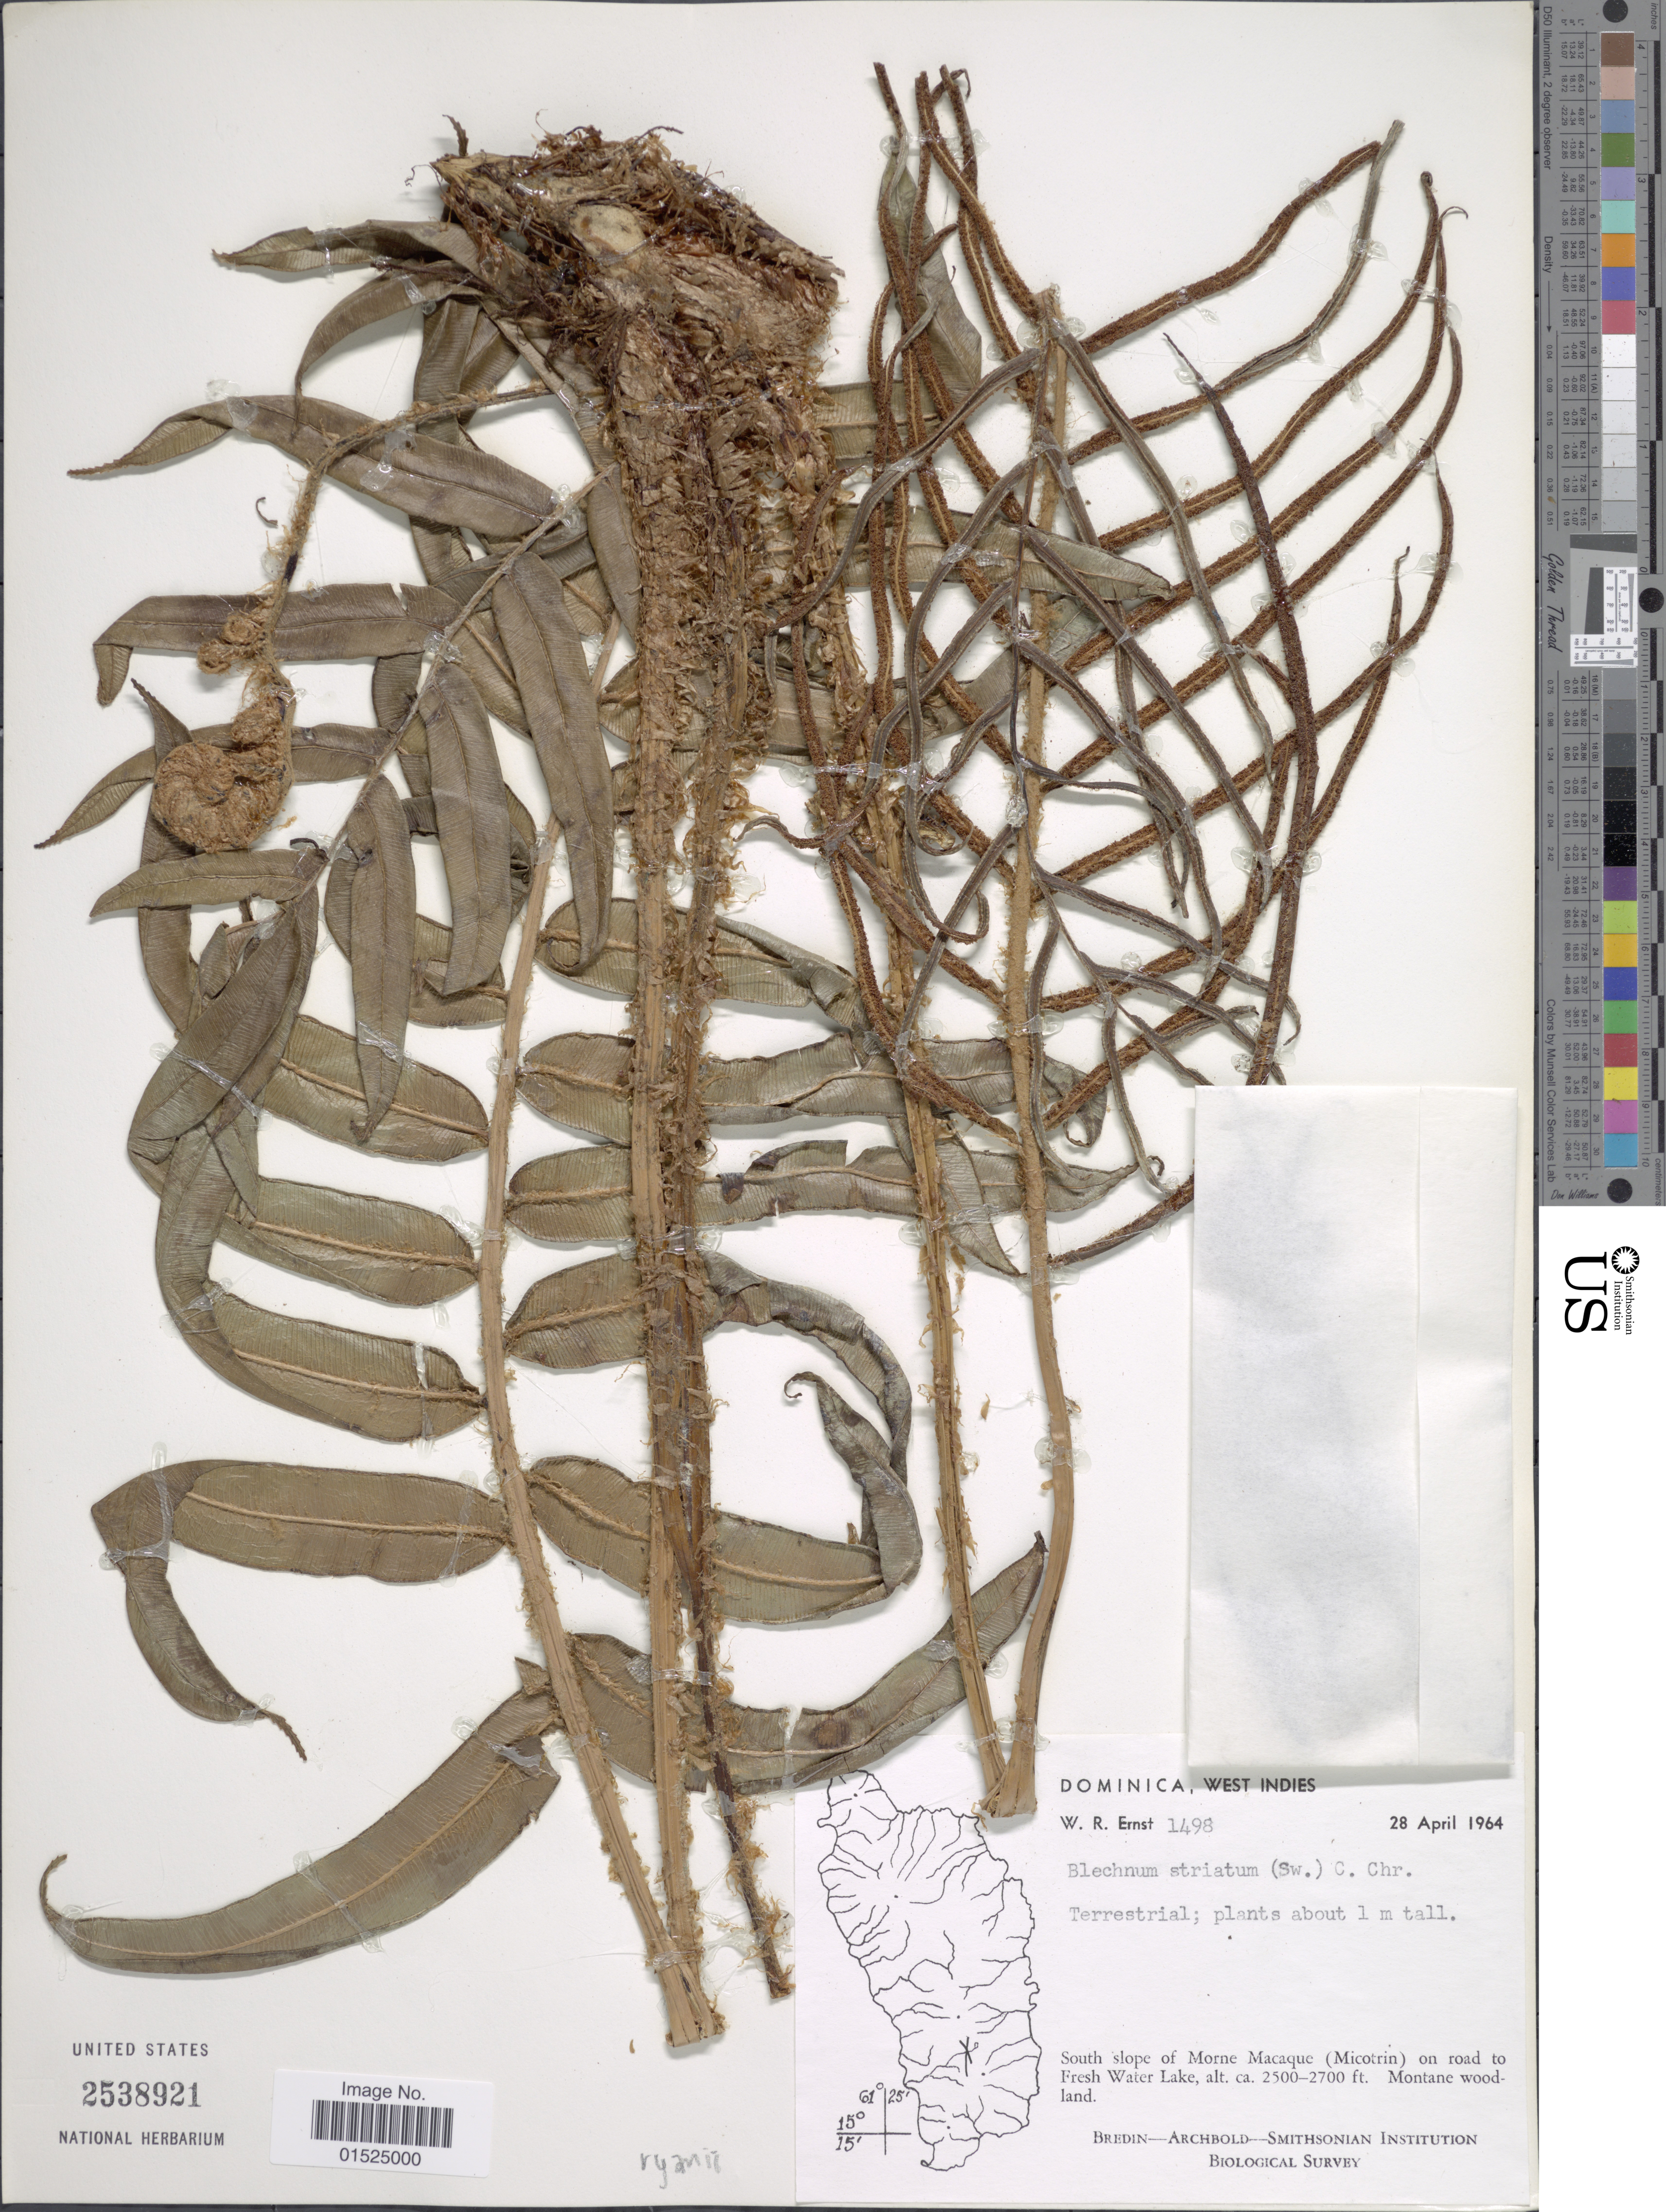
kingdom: Plantae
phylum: Tracheophyta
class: Polypodiopsida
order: Polypodiales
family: Blechnaceae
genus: Blechnum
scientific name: Blechnum ryanii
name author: Hieron.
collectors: W. R. Ernst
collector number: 1498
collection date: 1964-04-28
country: Dominica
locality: South slope of Morne Macaque (Micotrin) on road to Fresh Water Lake, Montane woodland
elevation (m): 762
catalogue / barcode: US 2538921